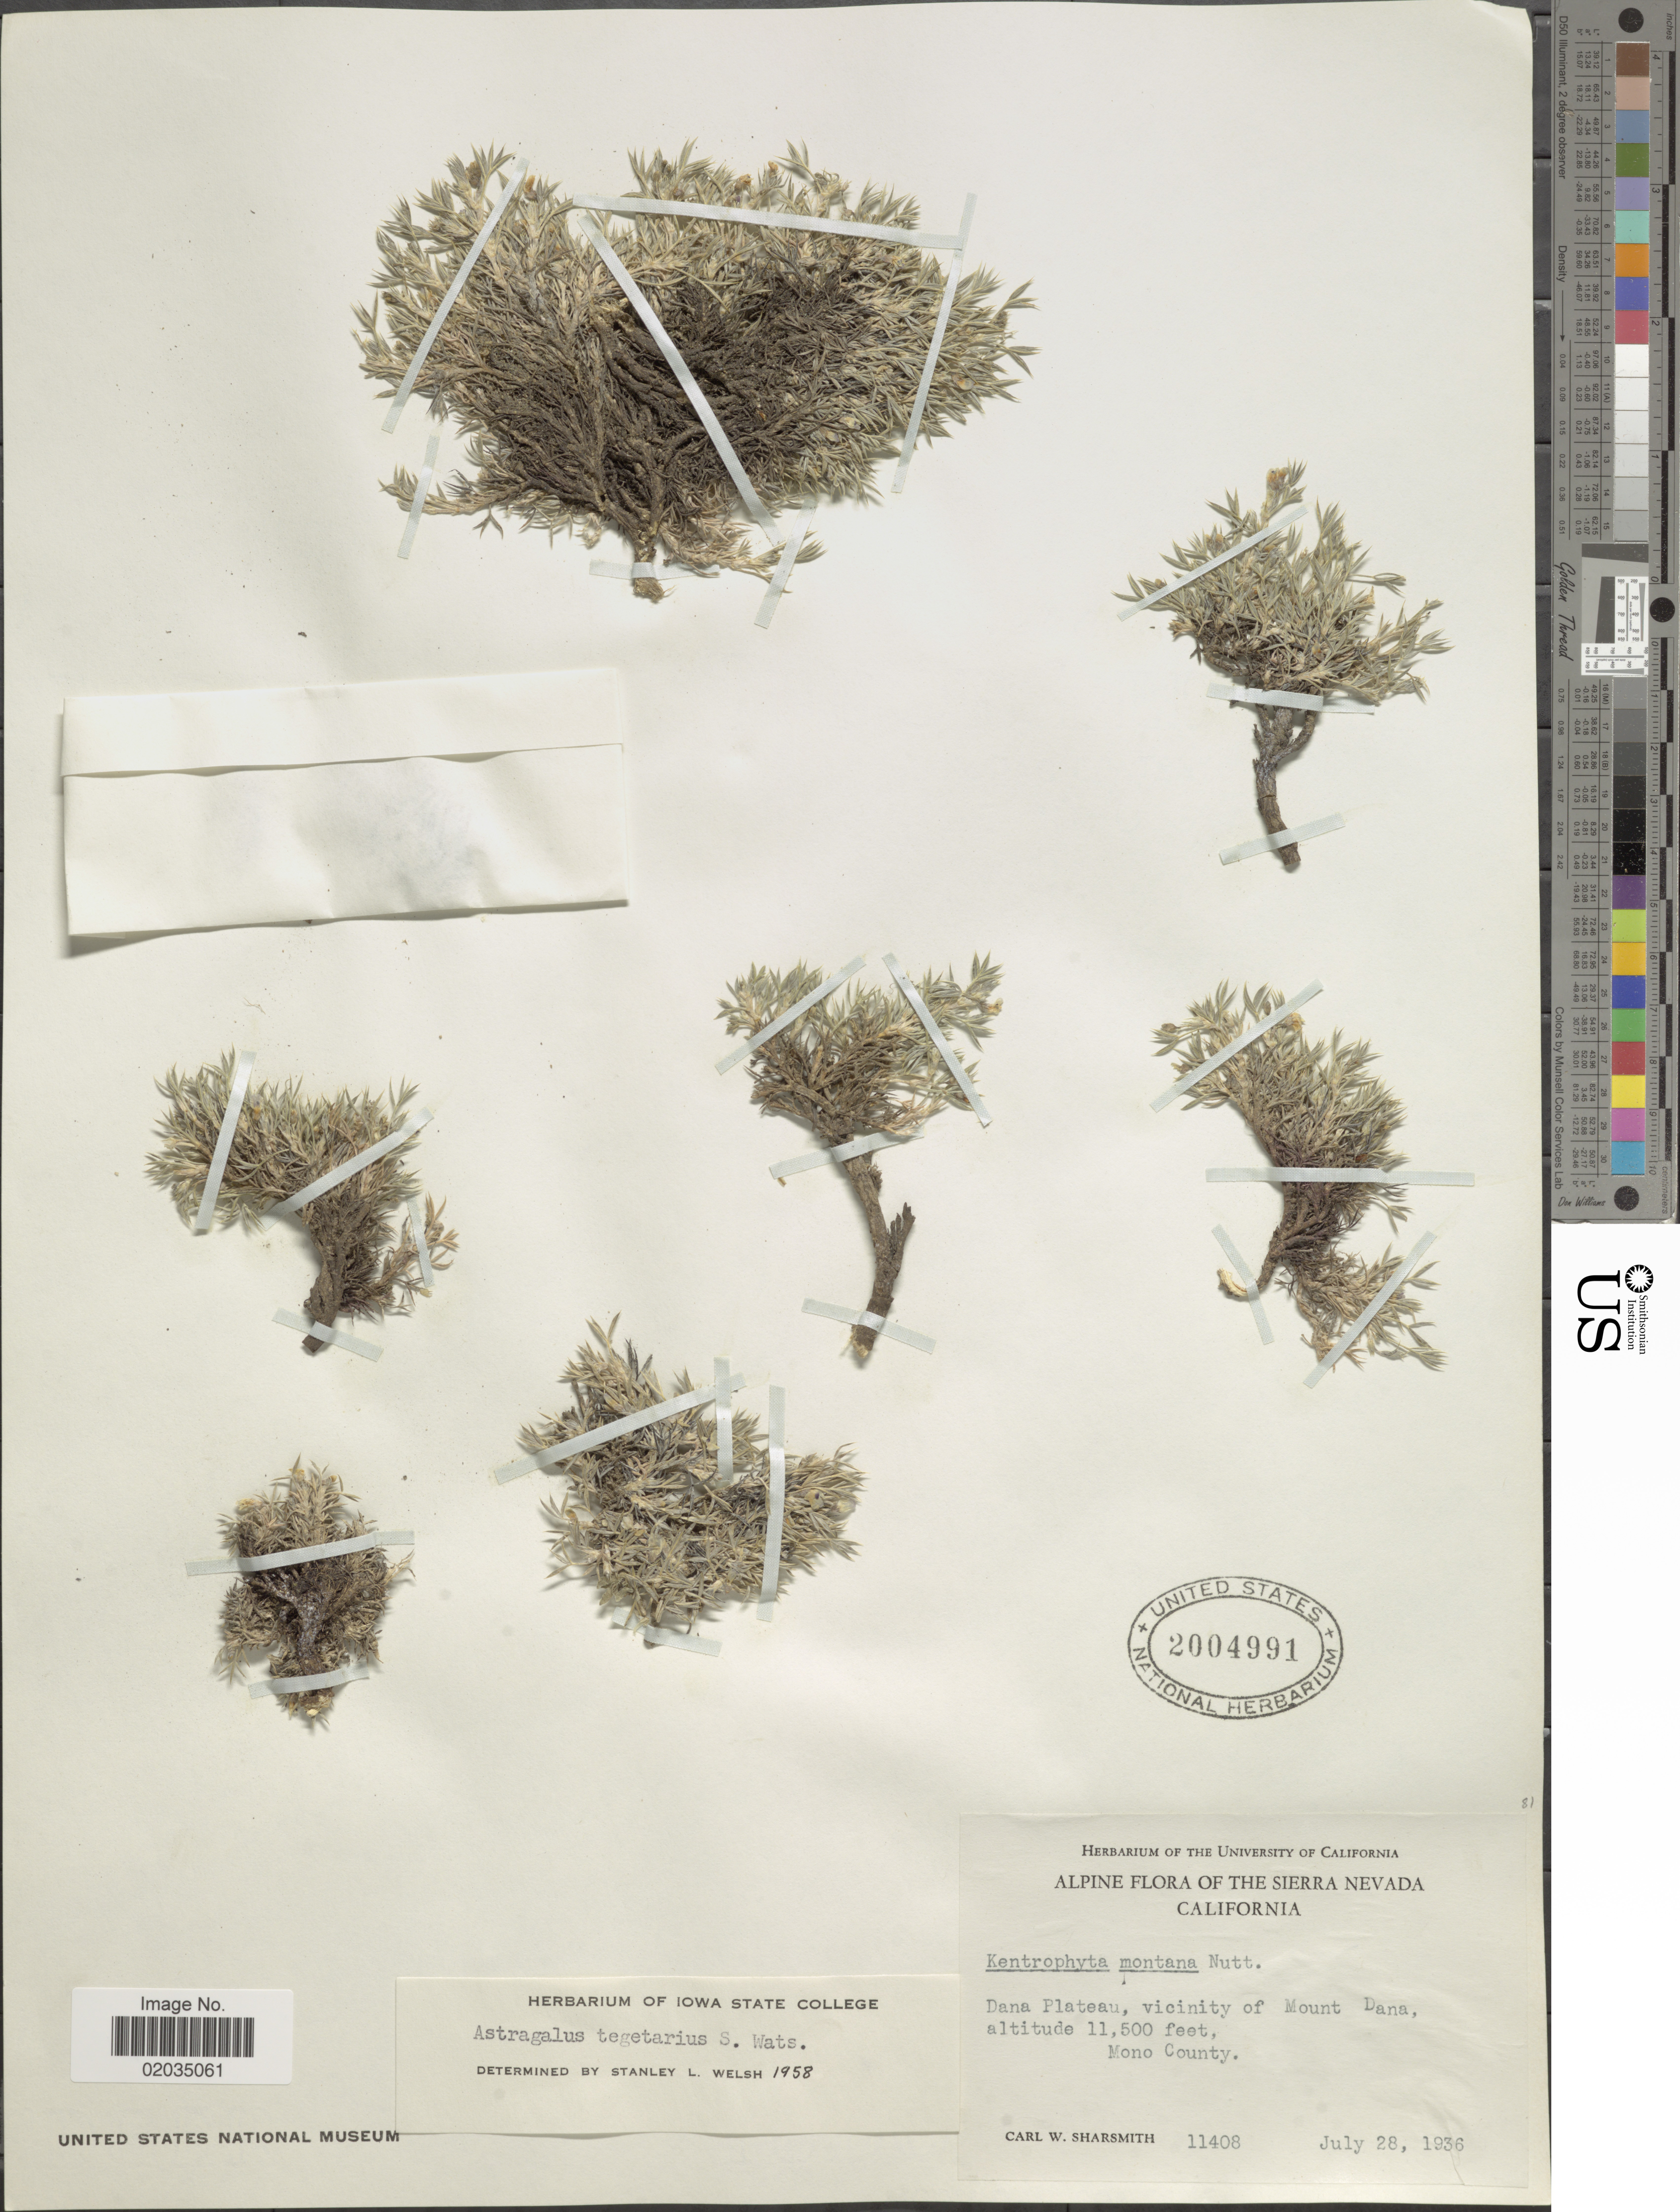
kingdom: Plantae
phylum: Tracheophyta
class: Magnoliopsida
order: Fabales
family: Fabaceae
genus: Astragalus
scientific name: Astragalus tegetarioides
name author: M.E. Jones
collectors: C. Sharsmith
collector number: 11408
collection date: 1936-07-28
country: United States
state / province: California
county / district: Mono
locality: Alpine flora of the Sierra Nevada, Dana Plateau, vicinity of Mount Dana, Mono County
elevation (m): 3505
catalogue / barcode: US 2004991